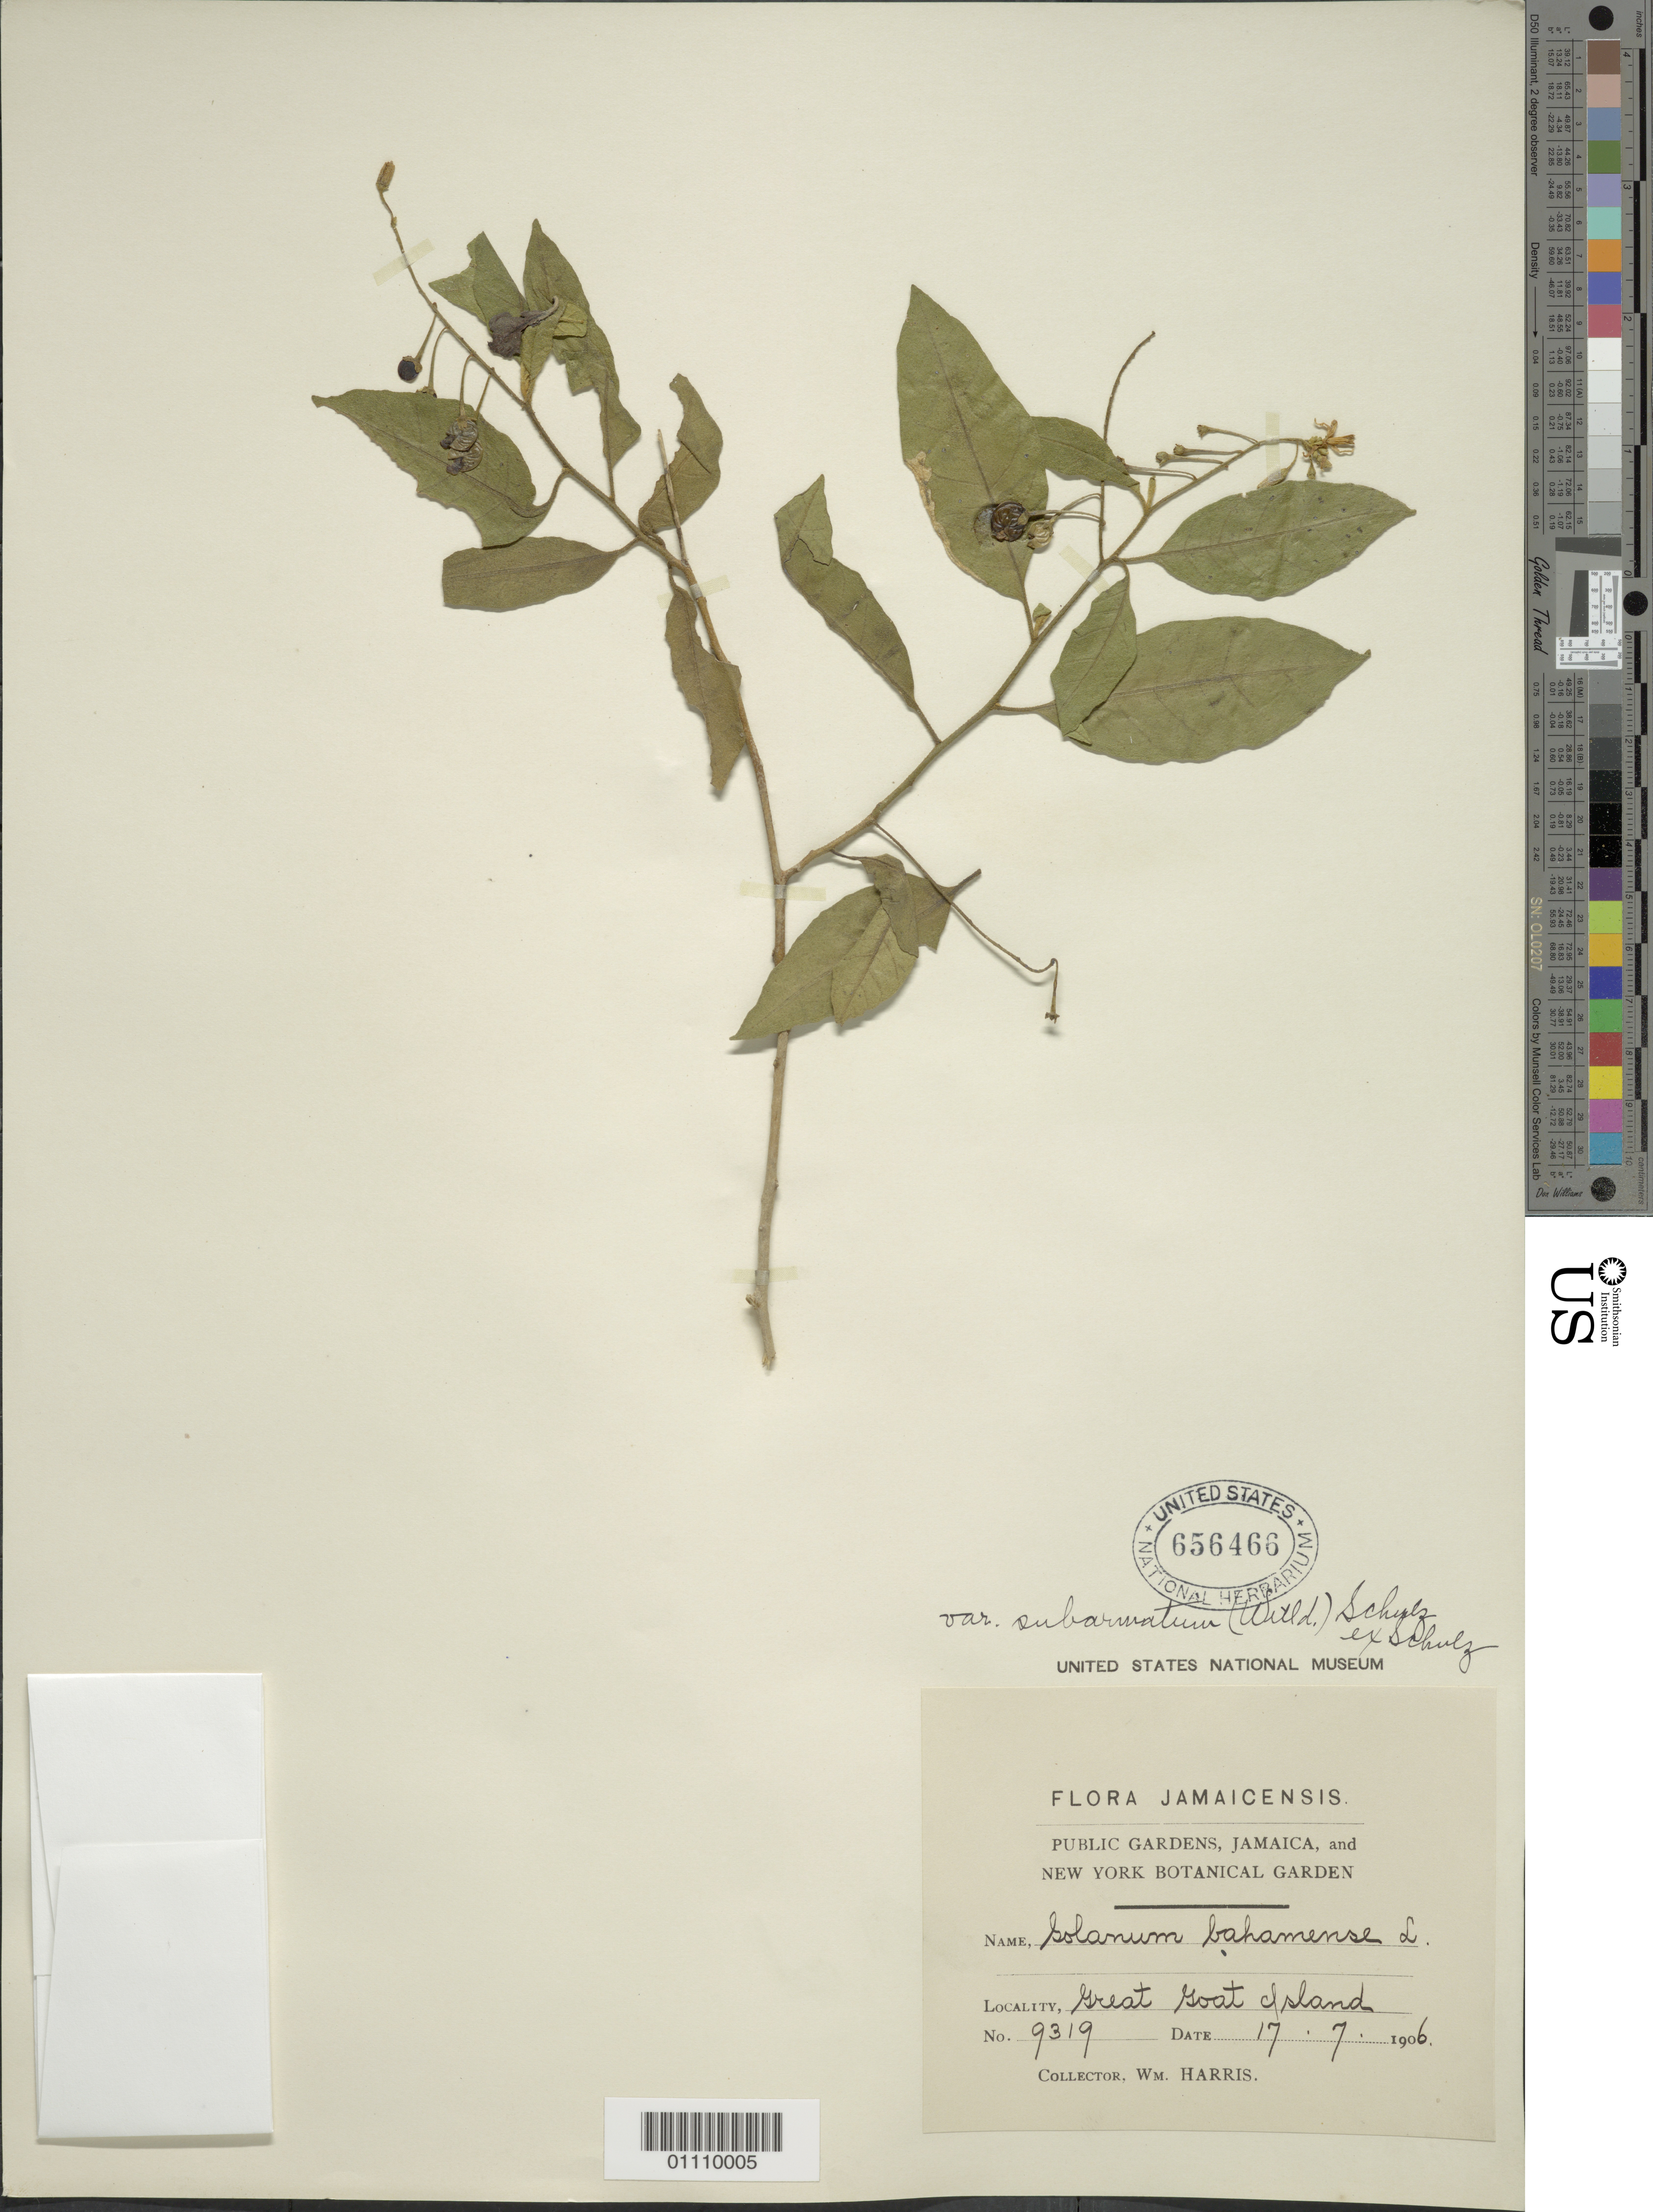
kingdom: Plantae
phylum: Tracheophyta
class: Magnoliopsida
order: Solanales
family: Solanaceae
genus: Solanum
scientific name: Solanum bahamense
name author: L.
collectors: W. Harris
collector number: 9319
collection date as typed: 17 Jul 1906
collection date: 1906-07-17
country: Jamaica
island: Great Goat I.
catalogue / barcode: US 656466